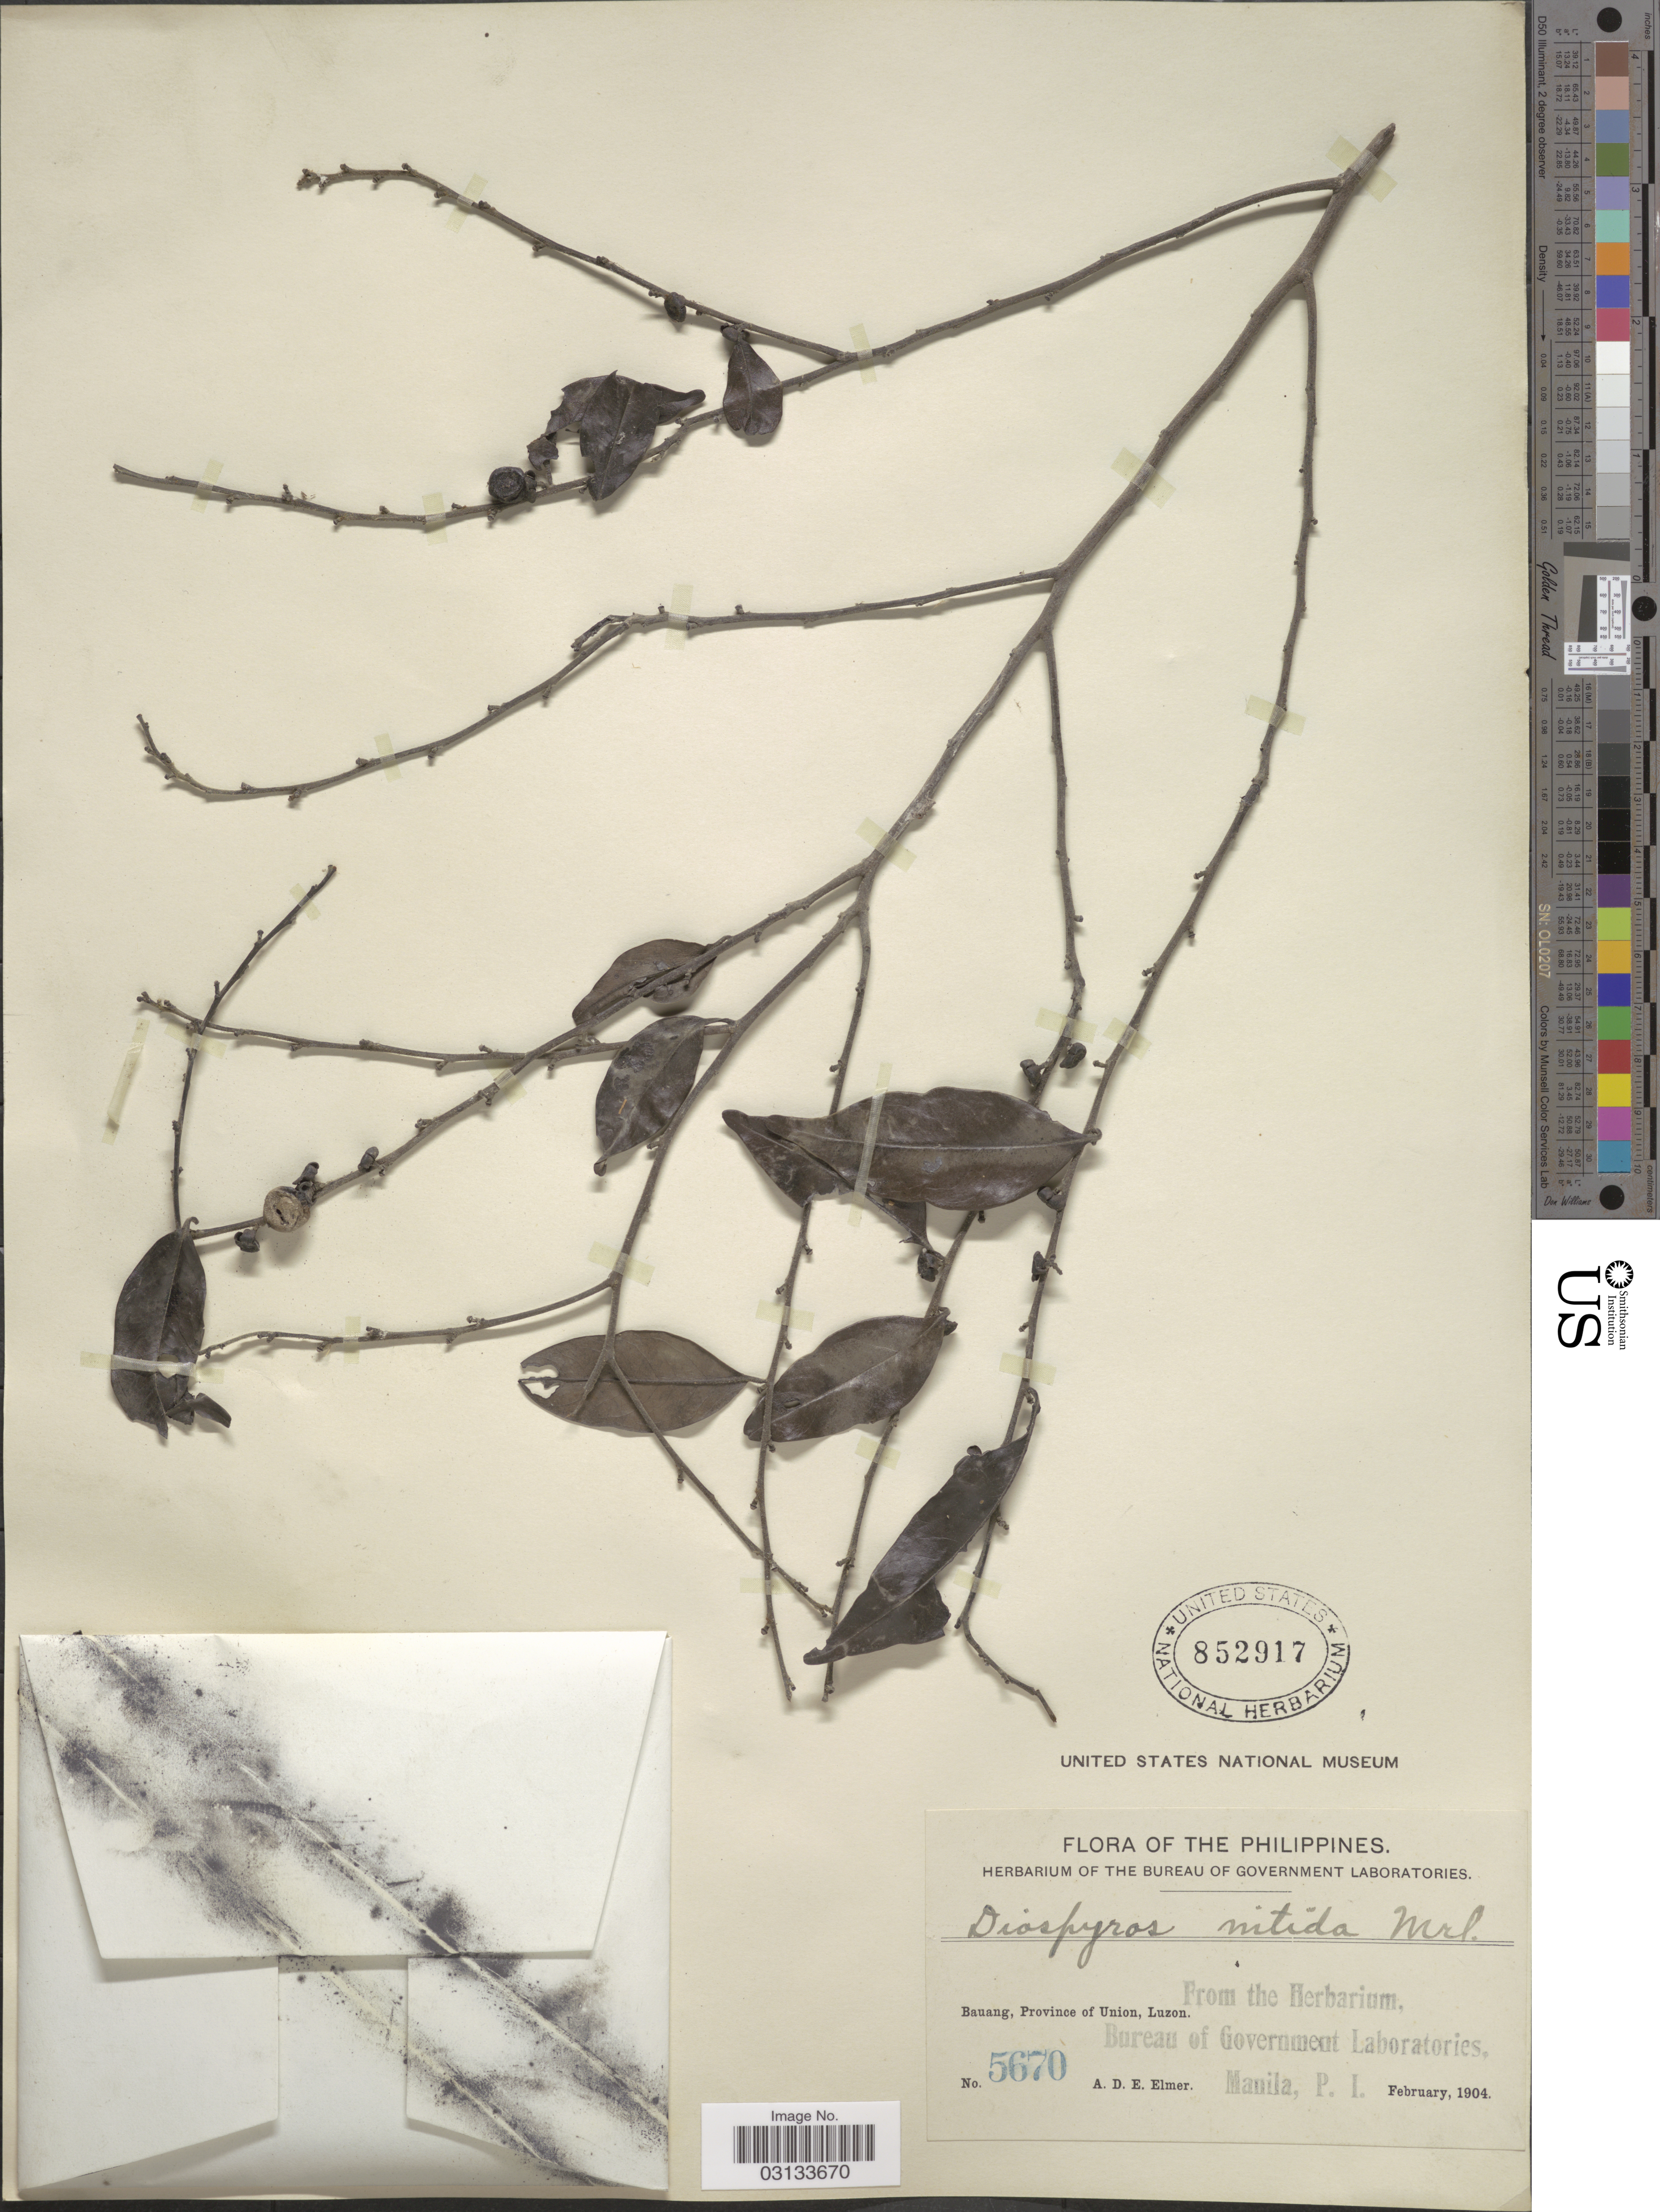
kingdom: Plantae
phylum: Tracheophyta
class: Magnoliopsida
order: Ericales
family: Ebenaceae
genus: Diospyros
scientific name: Diospyros nitida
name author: Merr.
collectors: A. D. E. Elmer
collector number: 5670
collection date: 1904-02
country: Philippines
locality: Bauang, Province of Union, Luzon.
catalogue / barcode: US 852917